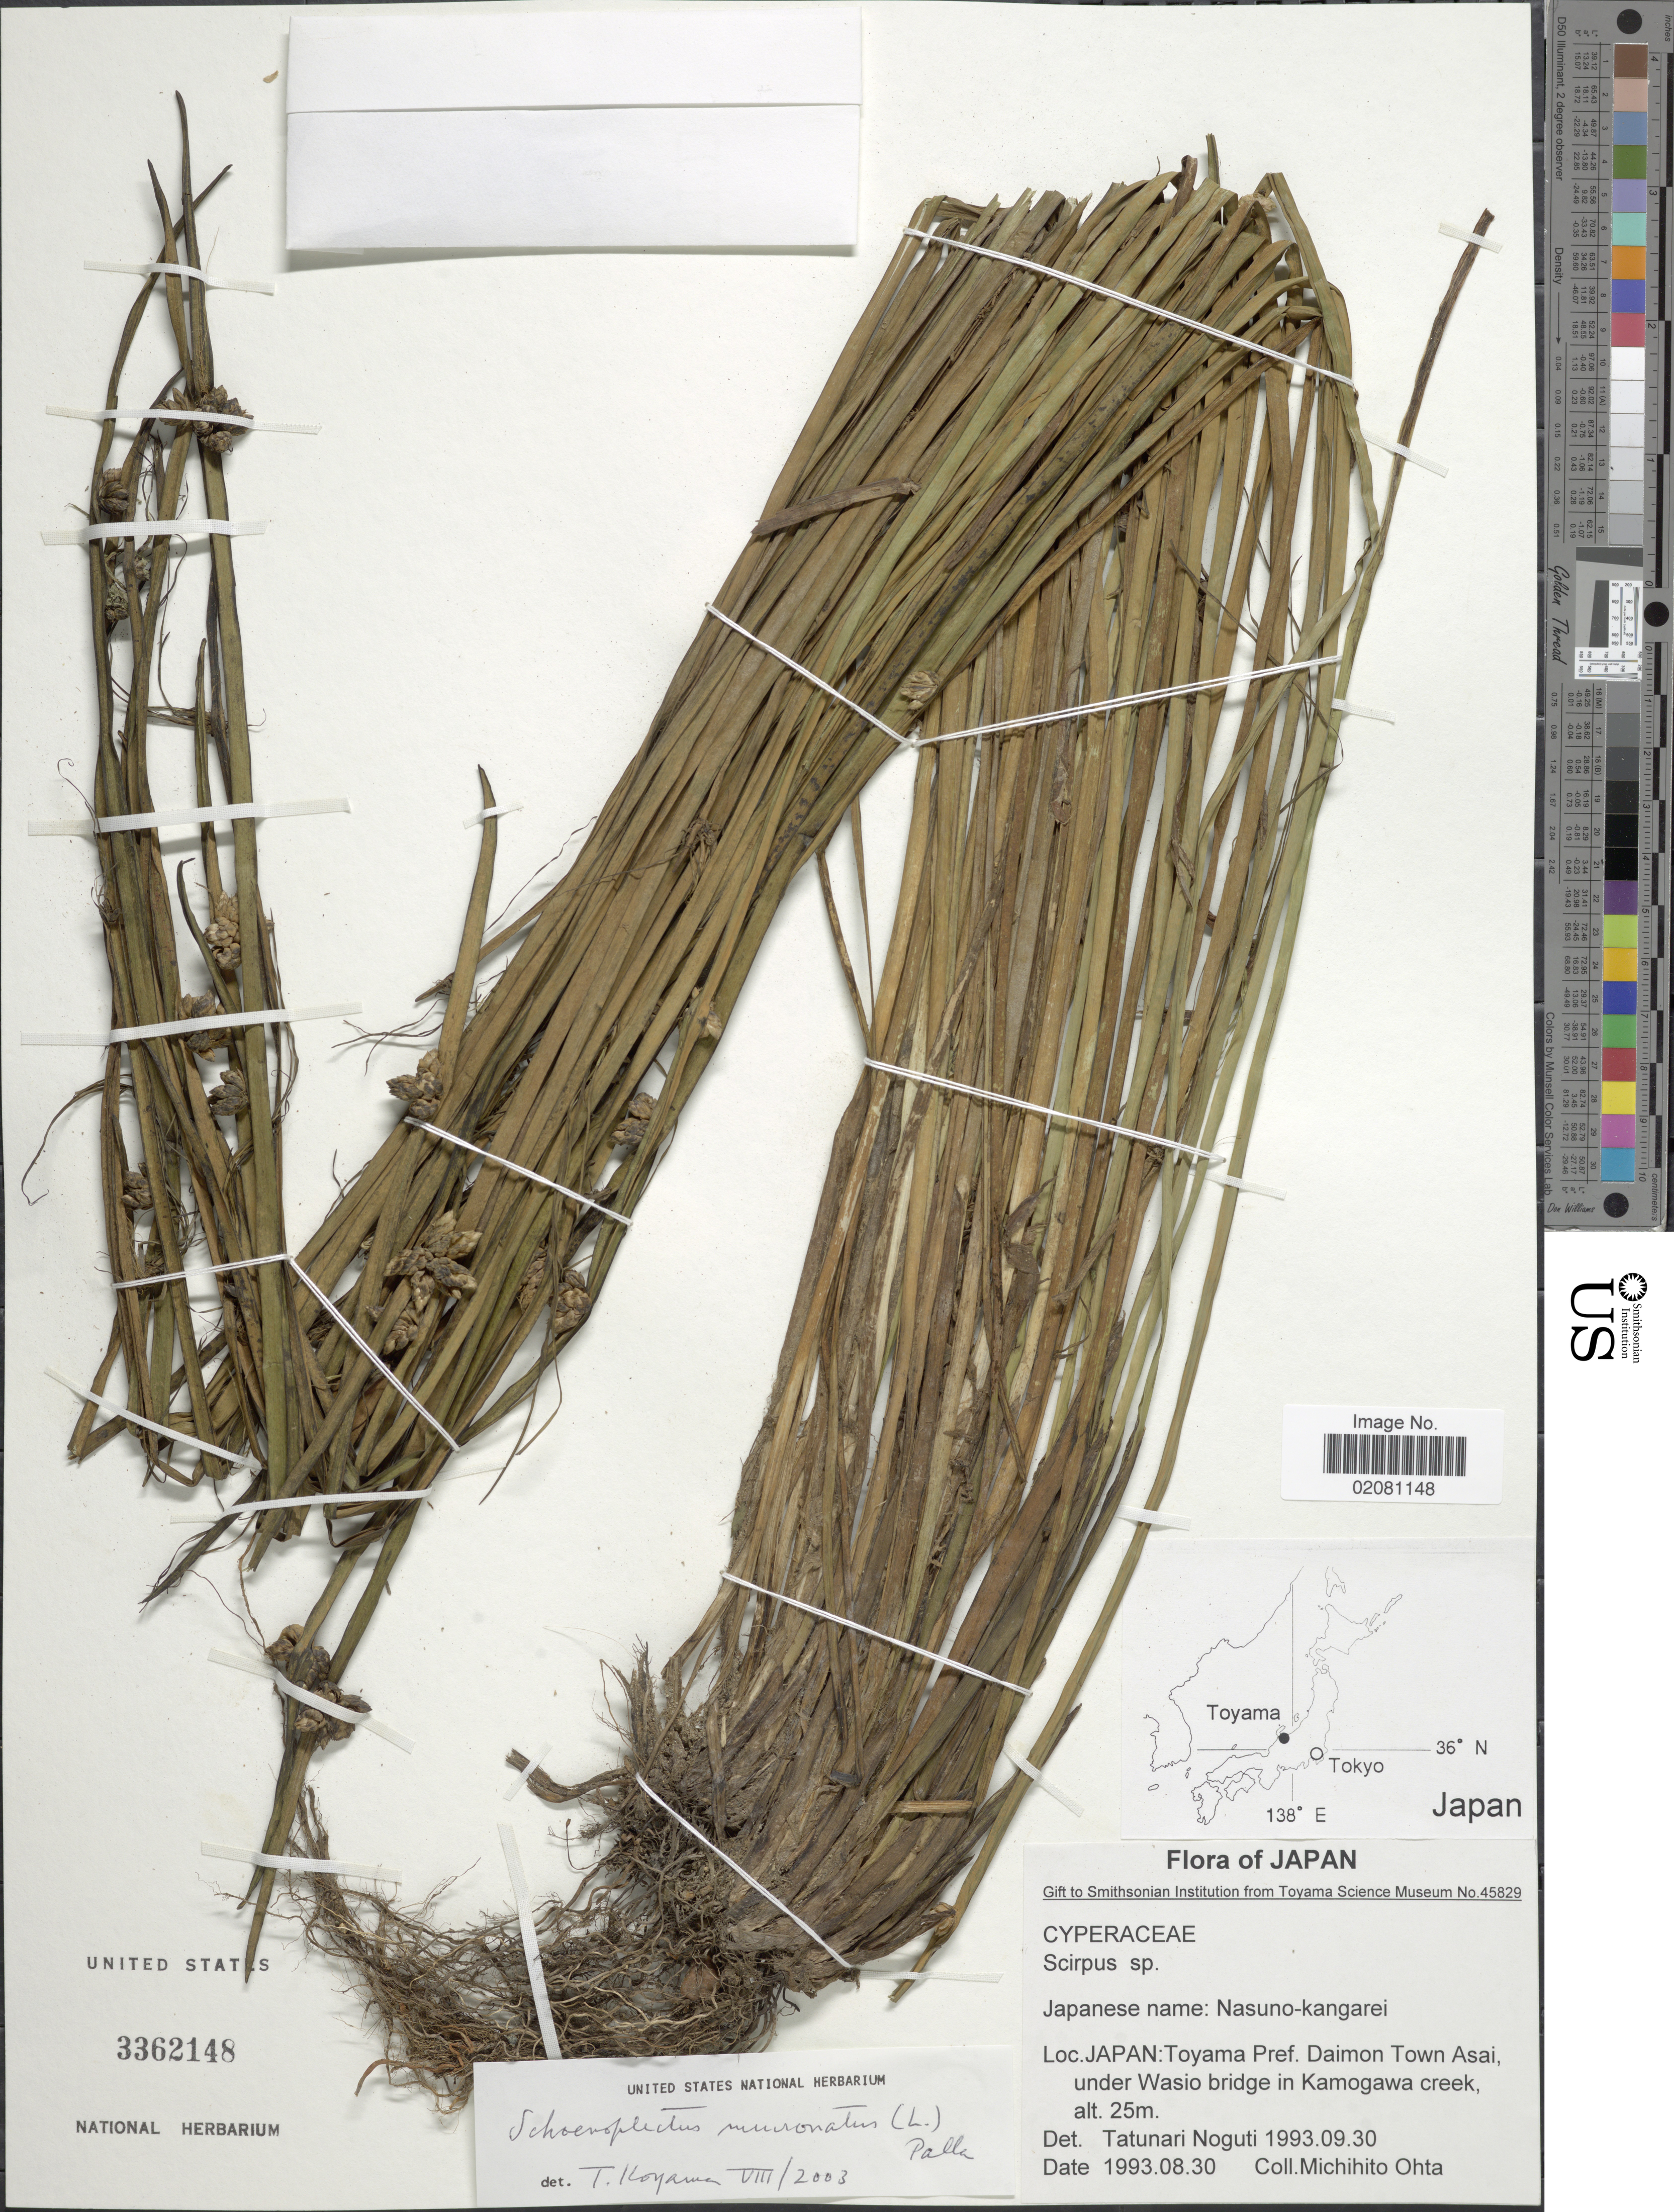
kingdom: Plantae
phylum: Tracheophyta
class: Liliopsida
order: Poales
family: Cyperaceae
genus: Schoenoplectus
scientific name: Schoenoplectus mucronatus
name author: (L.) Palla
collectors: M. Ohta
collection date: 1993-08-30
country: Japan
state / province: Toyama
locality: Japan, Japan: Toyama Pref. Daimon Town Asai under Wasio bridge in Kamogawa creek.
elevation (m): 25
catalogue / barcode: US 3362148